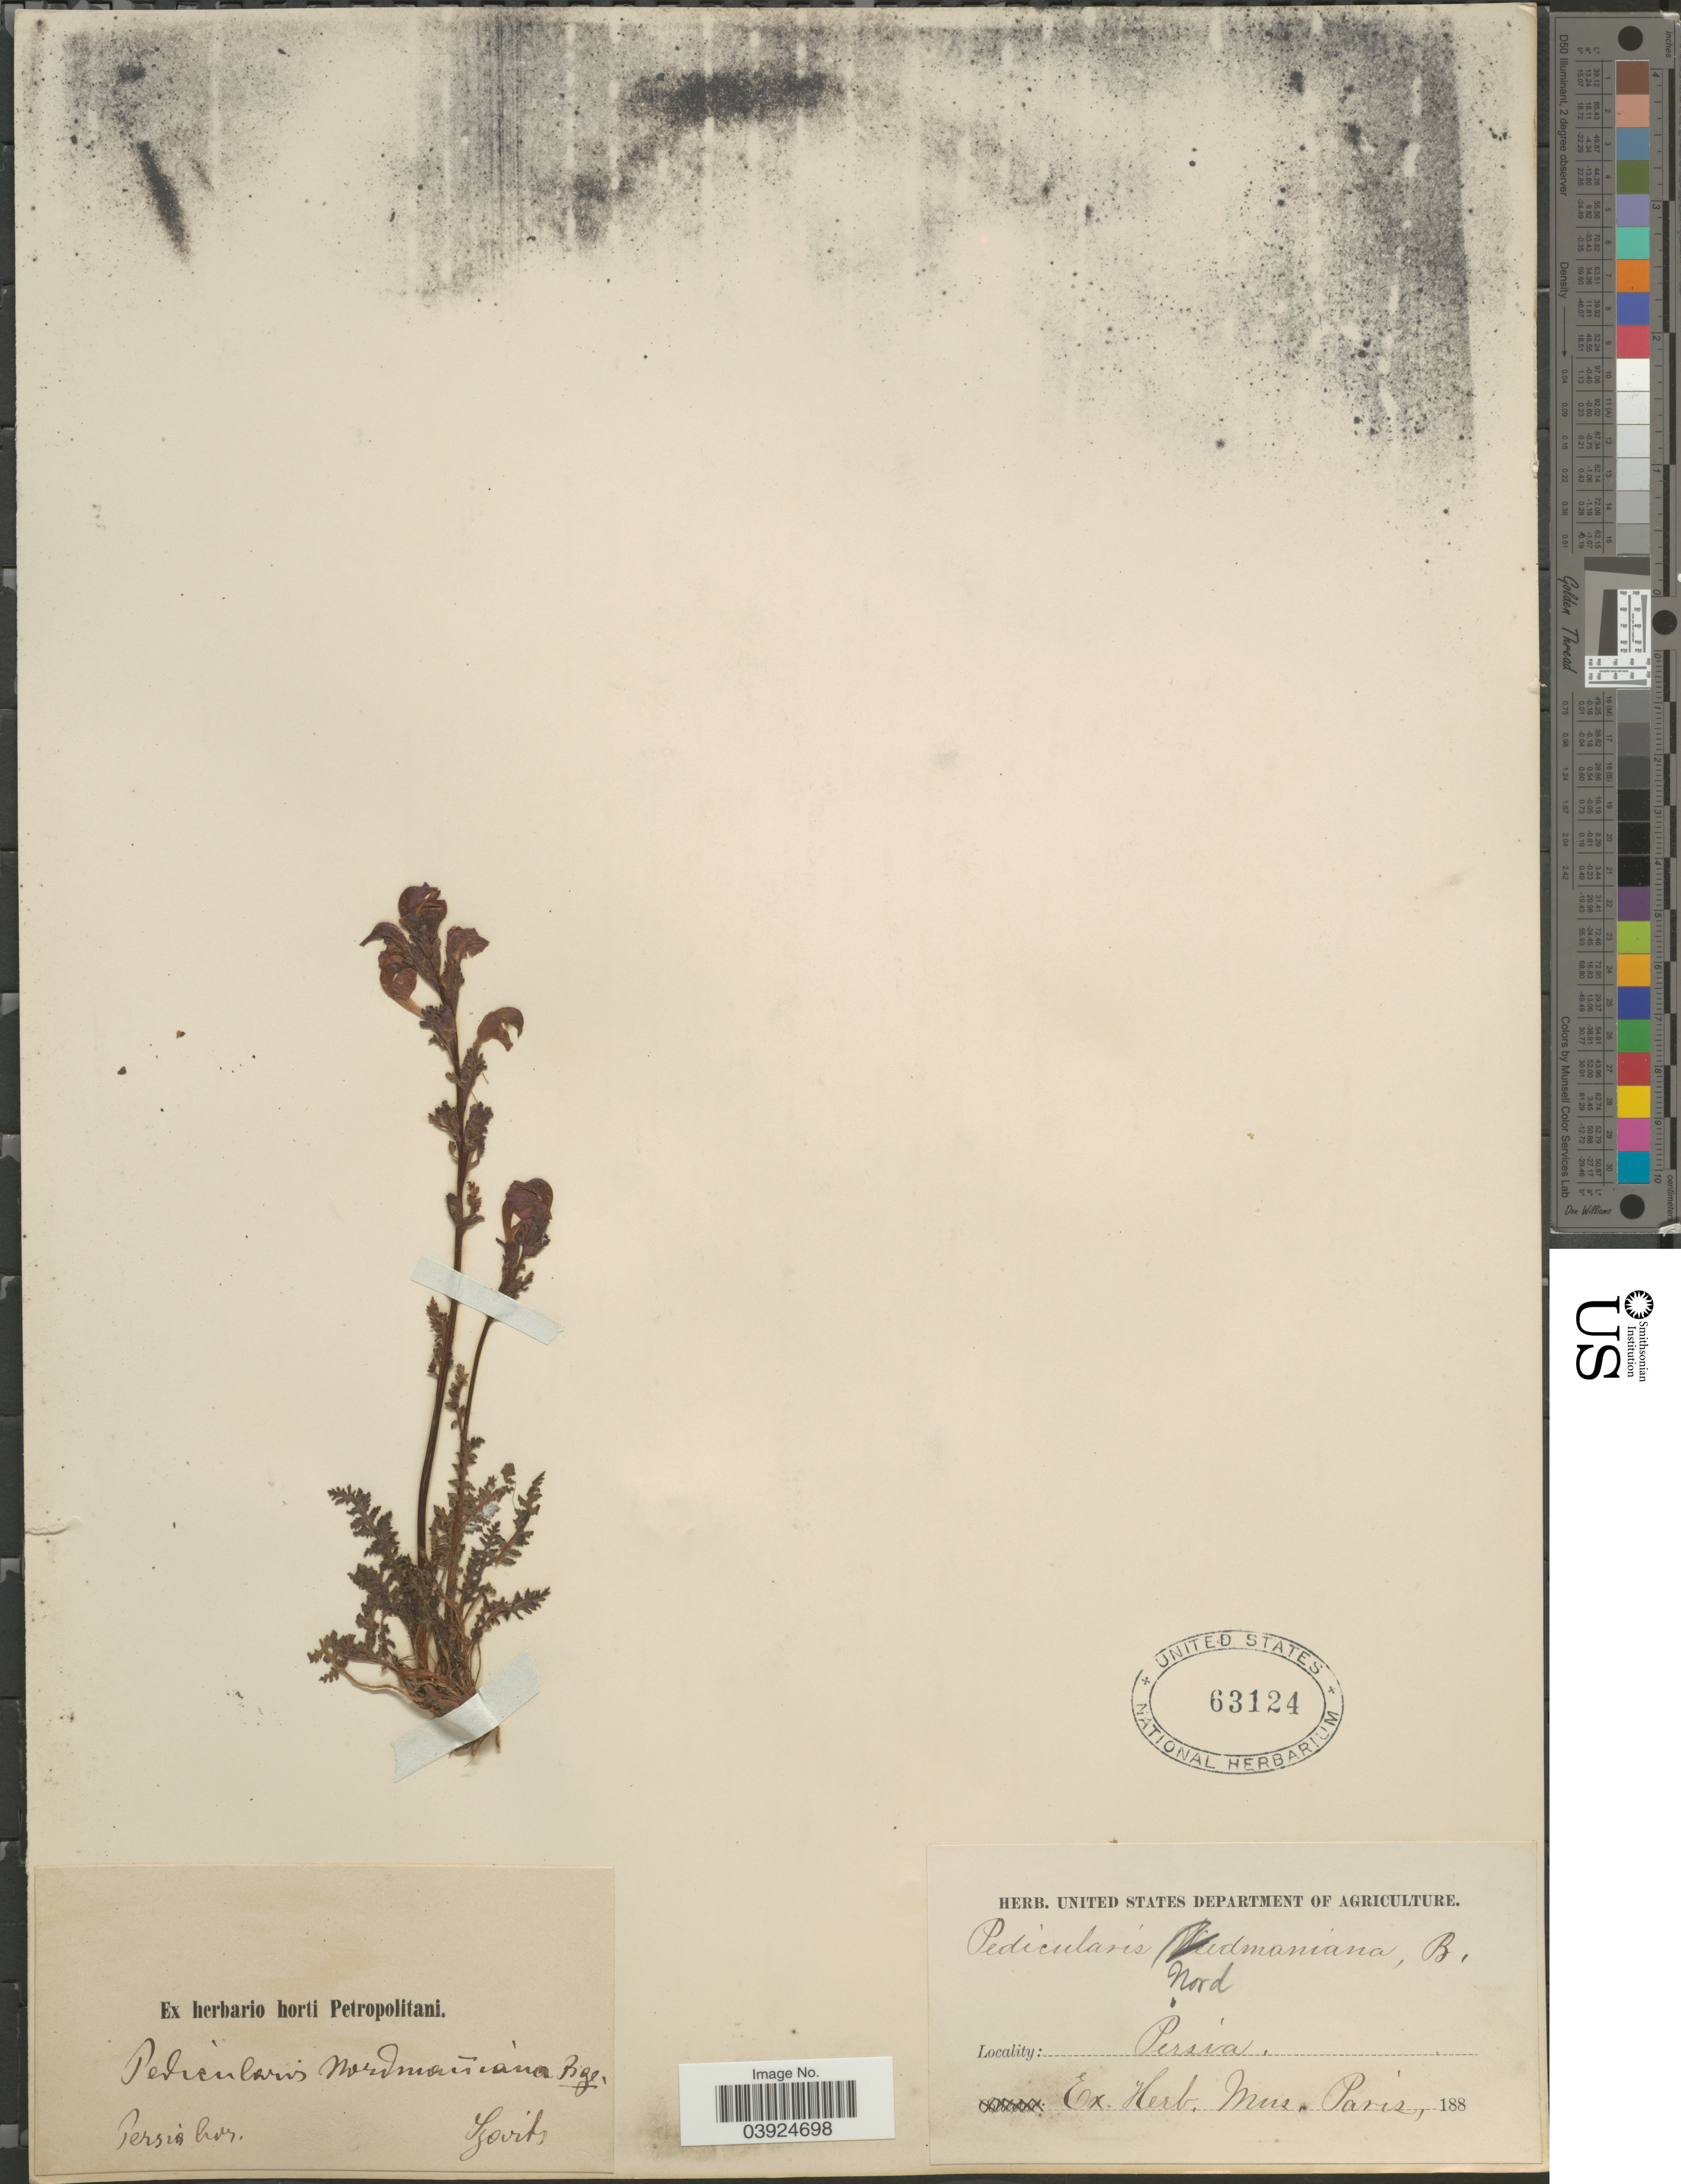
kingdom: Plantae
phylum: Tracheophyta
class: Magnoliopsida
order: Lamiales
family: Orobanchaceae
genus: Pedicularis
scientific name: Pedicularis nordmanniana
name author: Bunge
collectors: Szovits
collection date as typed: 188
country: Iran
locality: Persia bor. Persia.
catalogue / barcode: US 63124